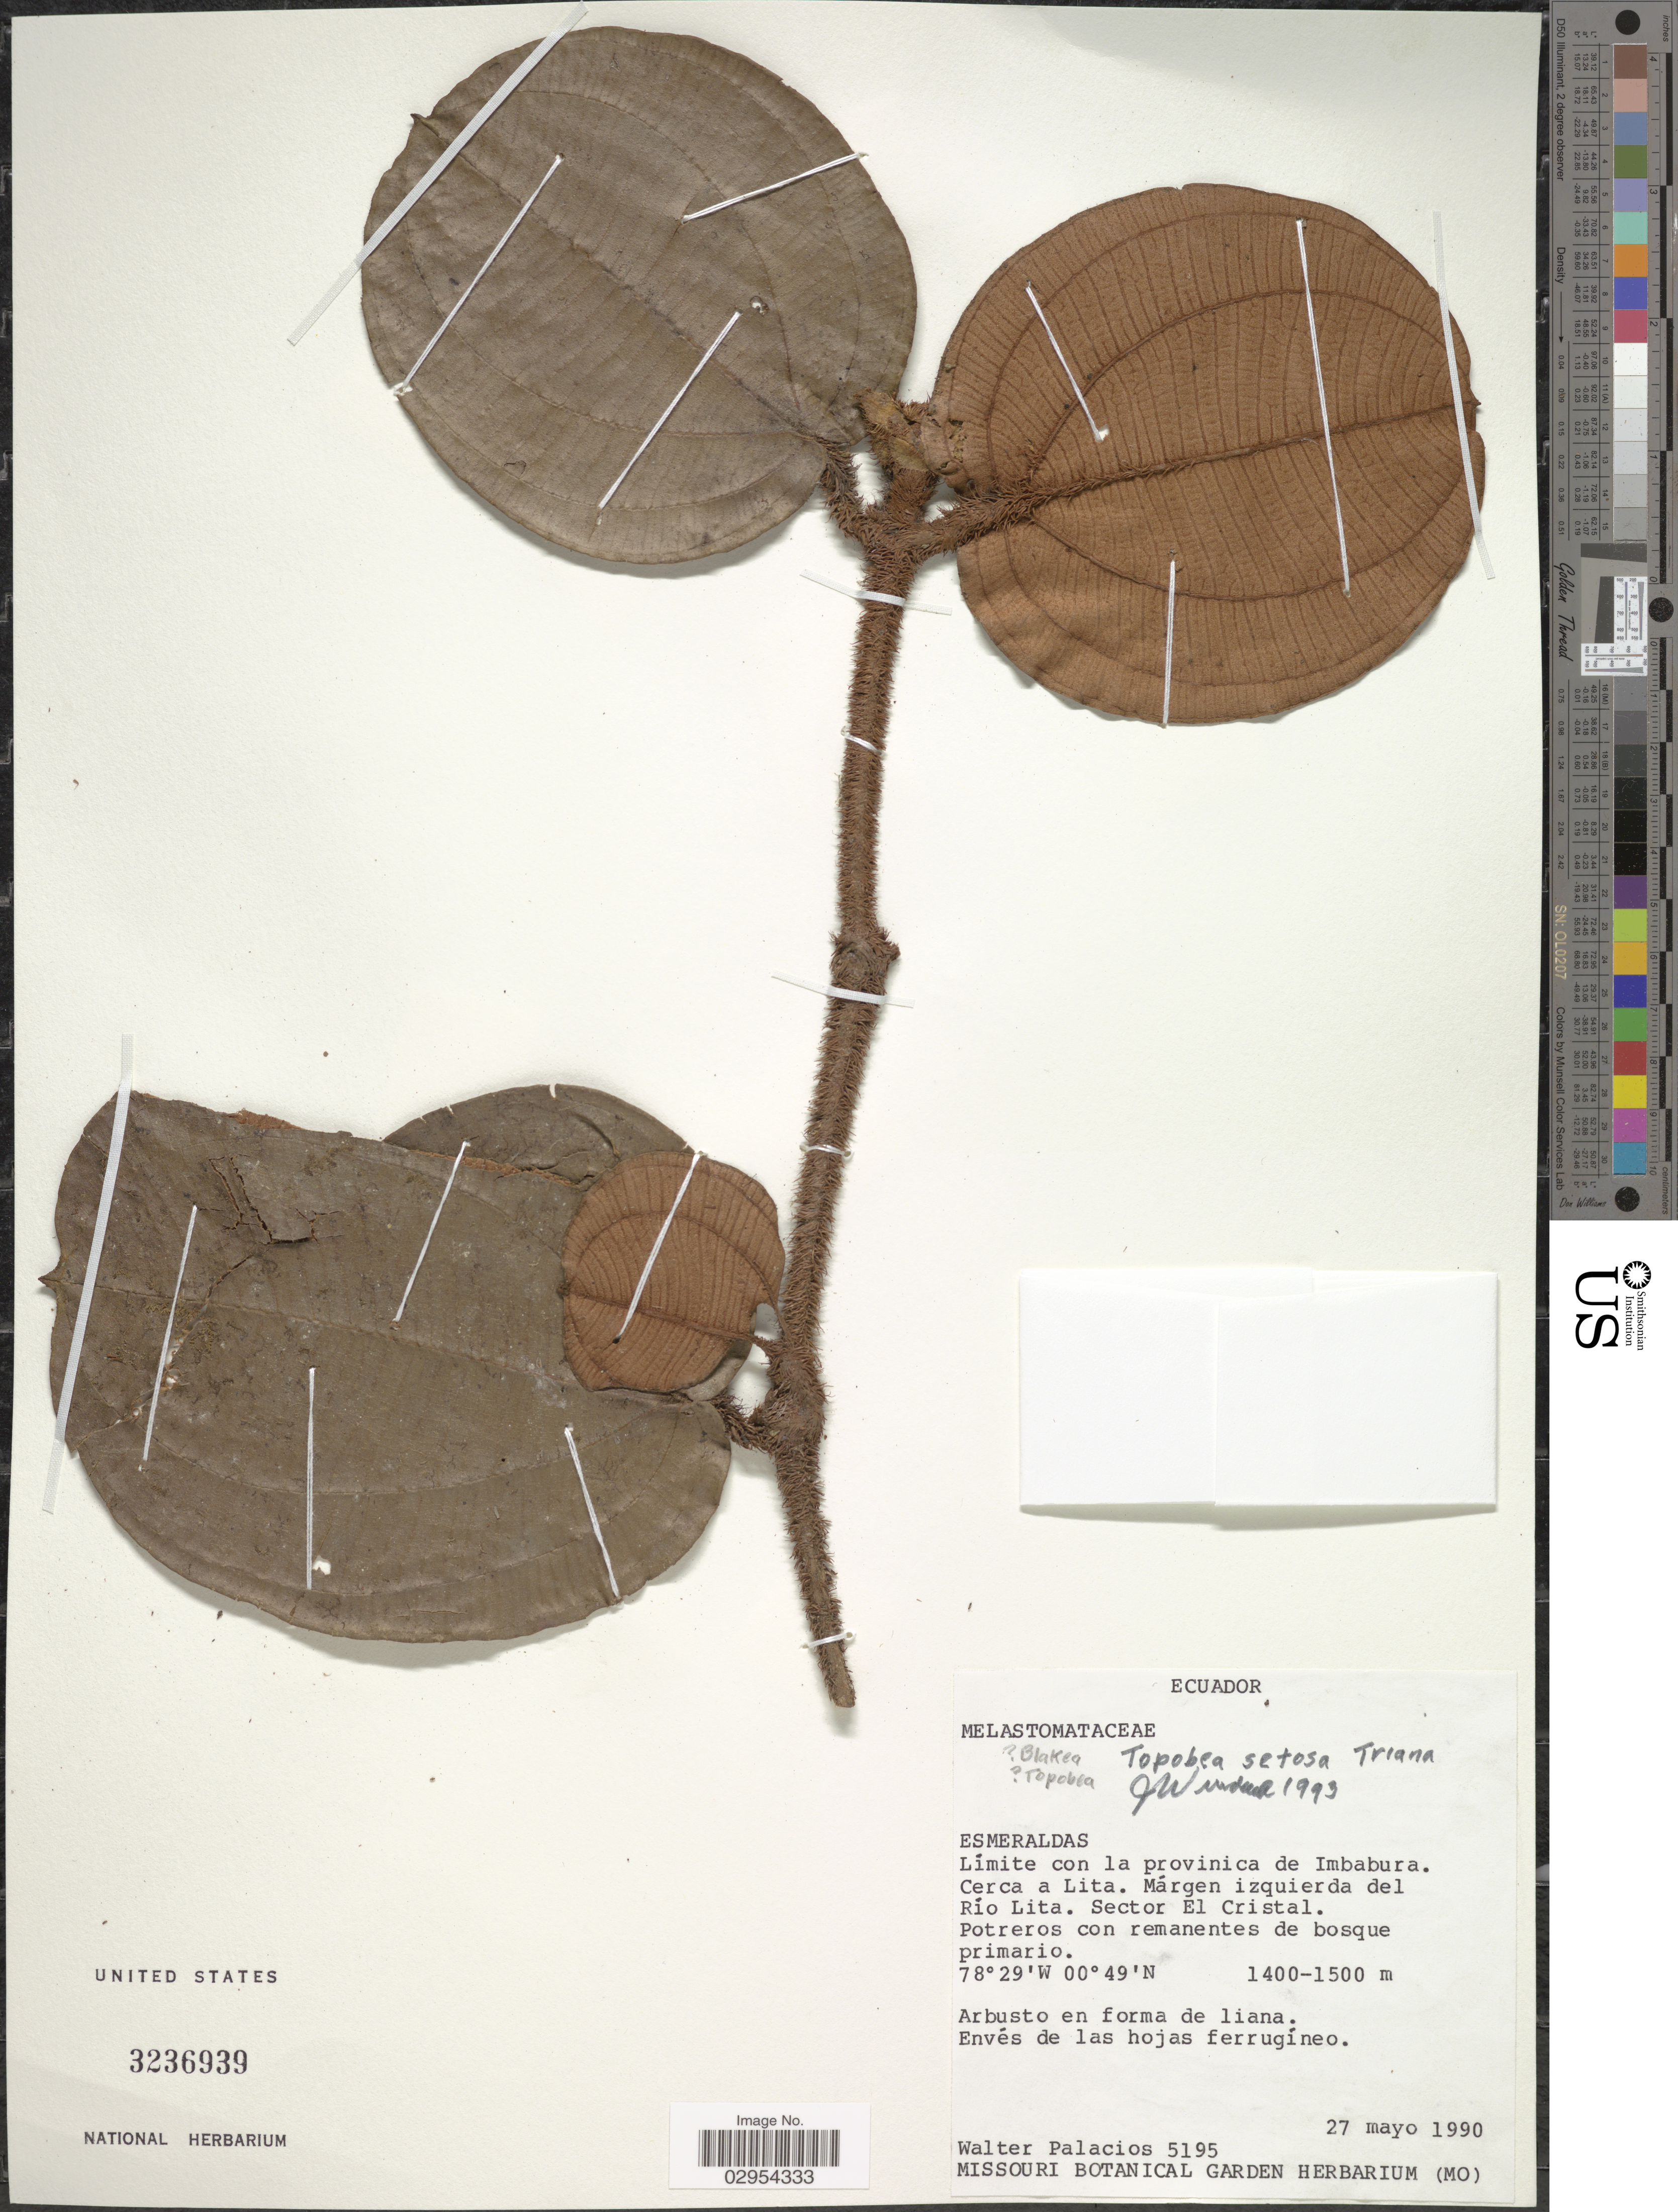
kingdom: Plantae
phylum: Tracheophyta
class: Magnoliopsida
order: Myrtales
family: Melastomataceae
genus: Topobea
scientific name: Topobea setosa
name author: Triana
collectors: W. Palacios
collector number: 5195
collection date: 1990-05-27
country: Ecuador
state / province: Esmeraldas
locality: Límite con la provincia de Imbabura. Cerca a Lita. Márgen izquierda del Río Lita. Sector El Cristal.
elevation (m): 1400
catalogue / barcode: US 3236939